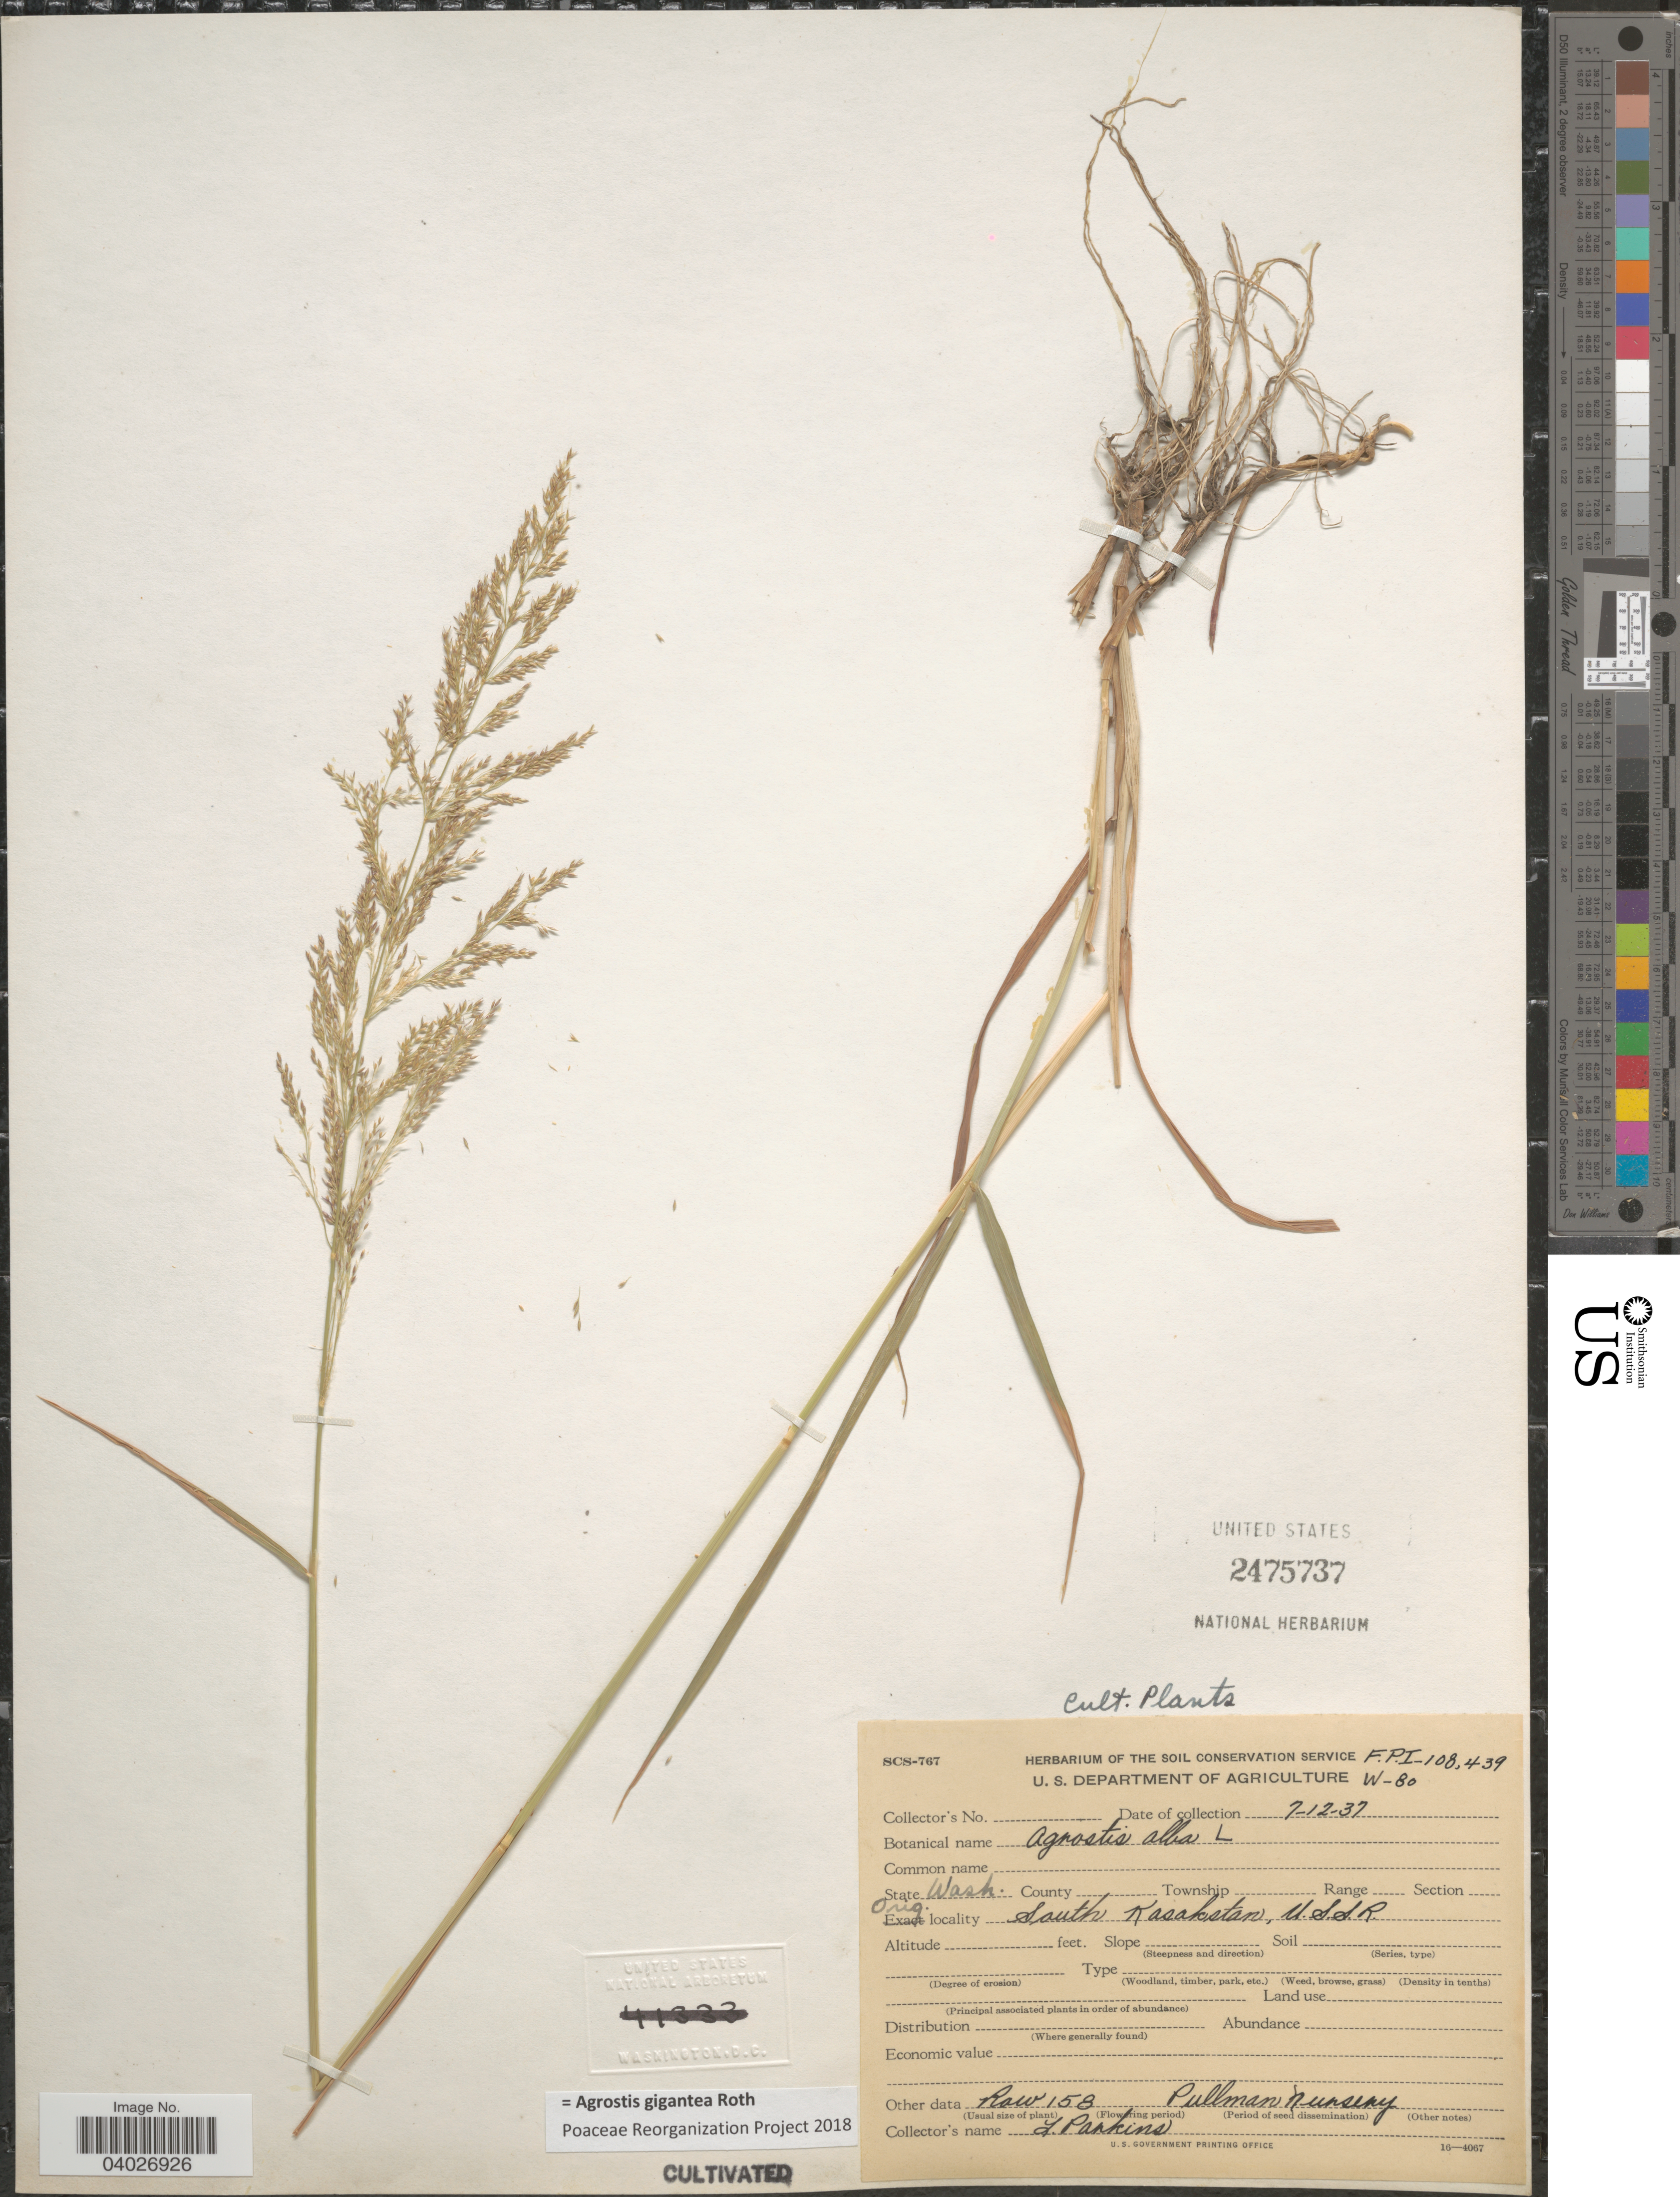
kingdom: Plantae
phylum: Tracheophyta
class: Liliopsida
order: Poales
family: Poaceae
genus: Agrostis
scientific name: Agrostis gigantea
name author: Roth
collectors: L. Parkins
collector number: FPI-108439/W-80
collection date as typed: Transcribed d/m/y: 12/7/37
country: United States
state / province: Washington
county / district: Whitman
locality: Row 158 Pullman nursery.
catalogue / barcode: US 2475737